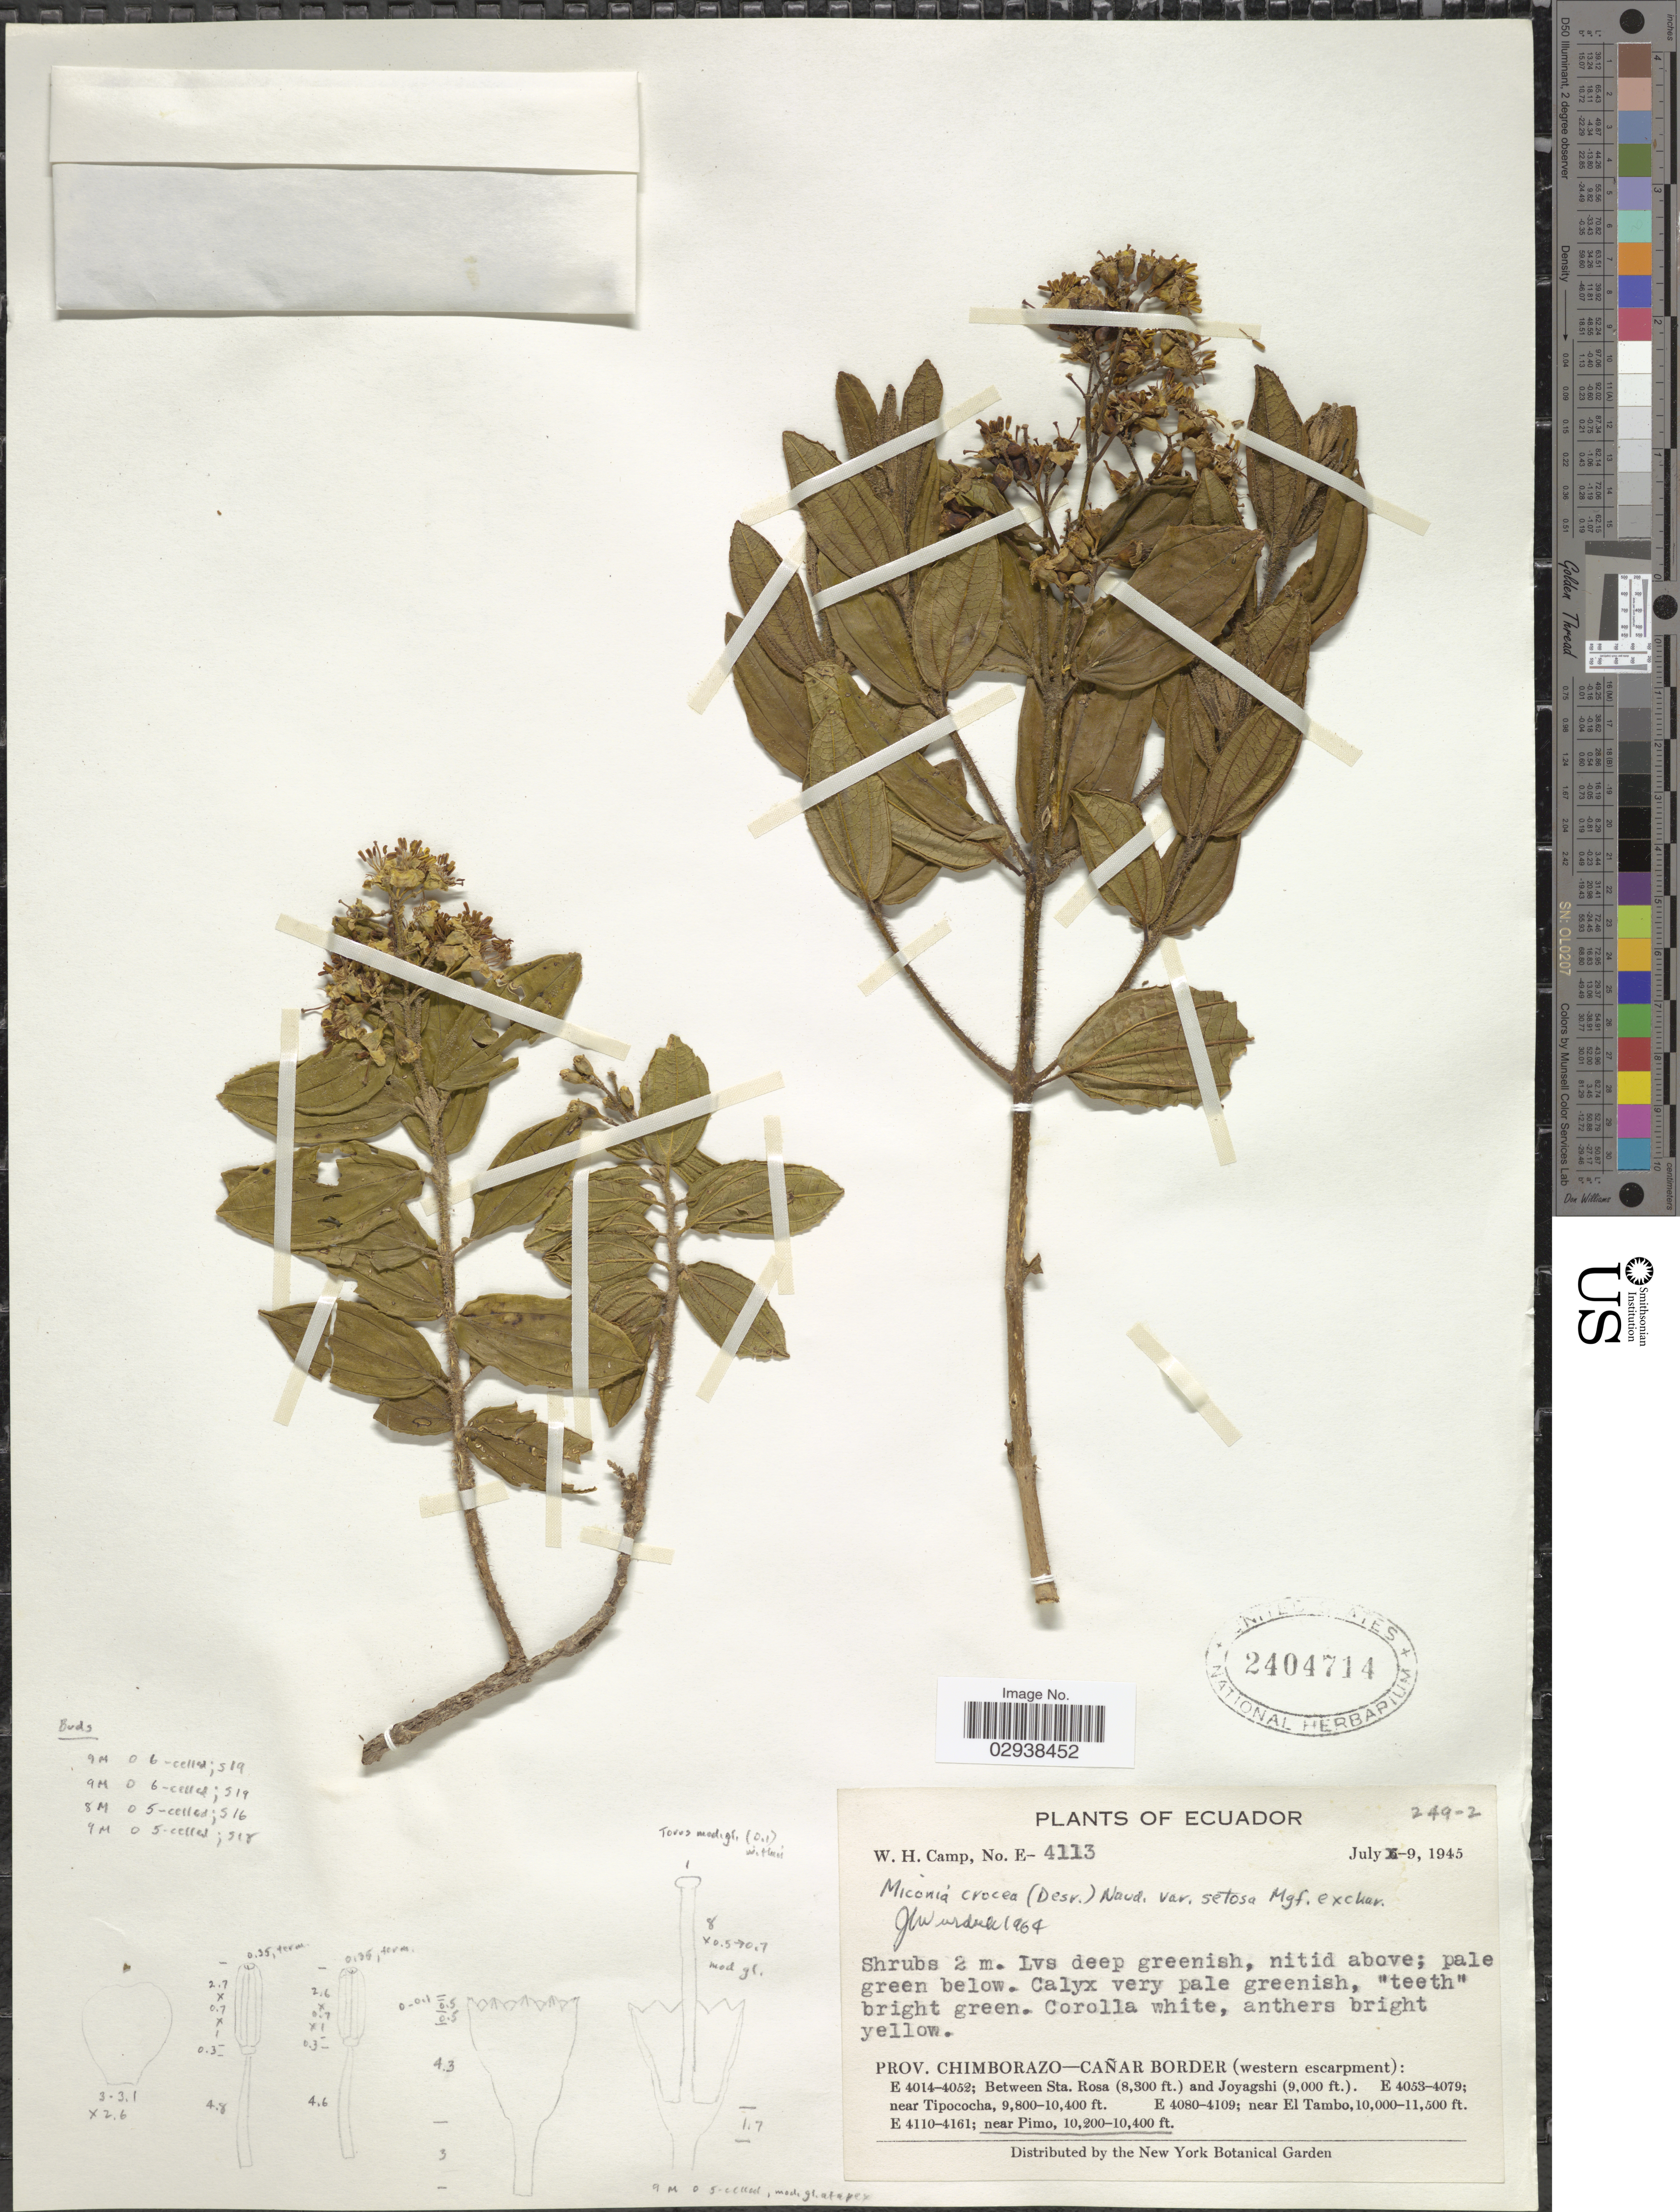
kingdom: Plantae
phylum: Tracheophyta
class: Magnoliopsida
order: Myrtales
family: Melastomataceae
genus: Miconia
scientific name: Miconia crocea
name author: (Desr.) Naudin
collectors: W. H. Camp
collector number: E-4113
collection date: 1945-07-09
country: Ecuador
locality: Prov. Chimborazo-Cañar Border (western escarpment): Near Pimo.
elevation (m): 3109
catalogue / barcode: US 2404714